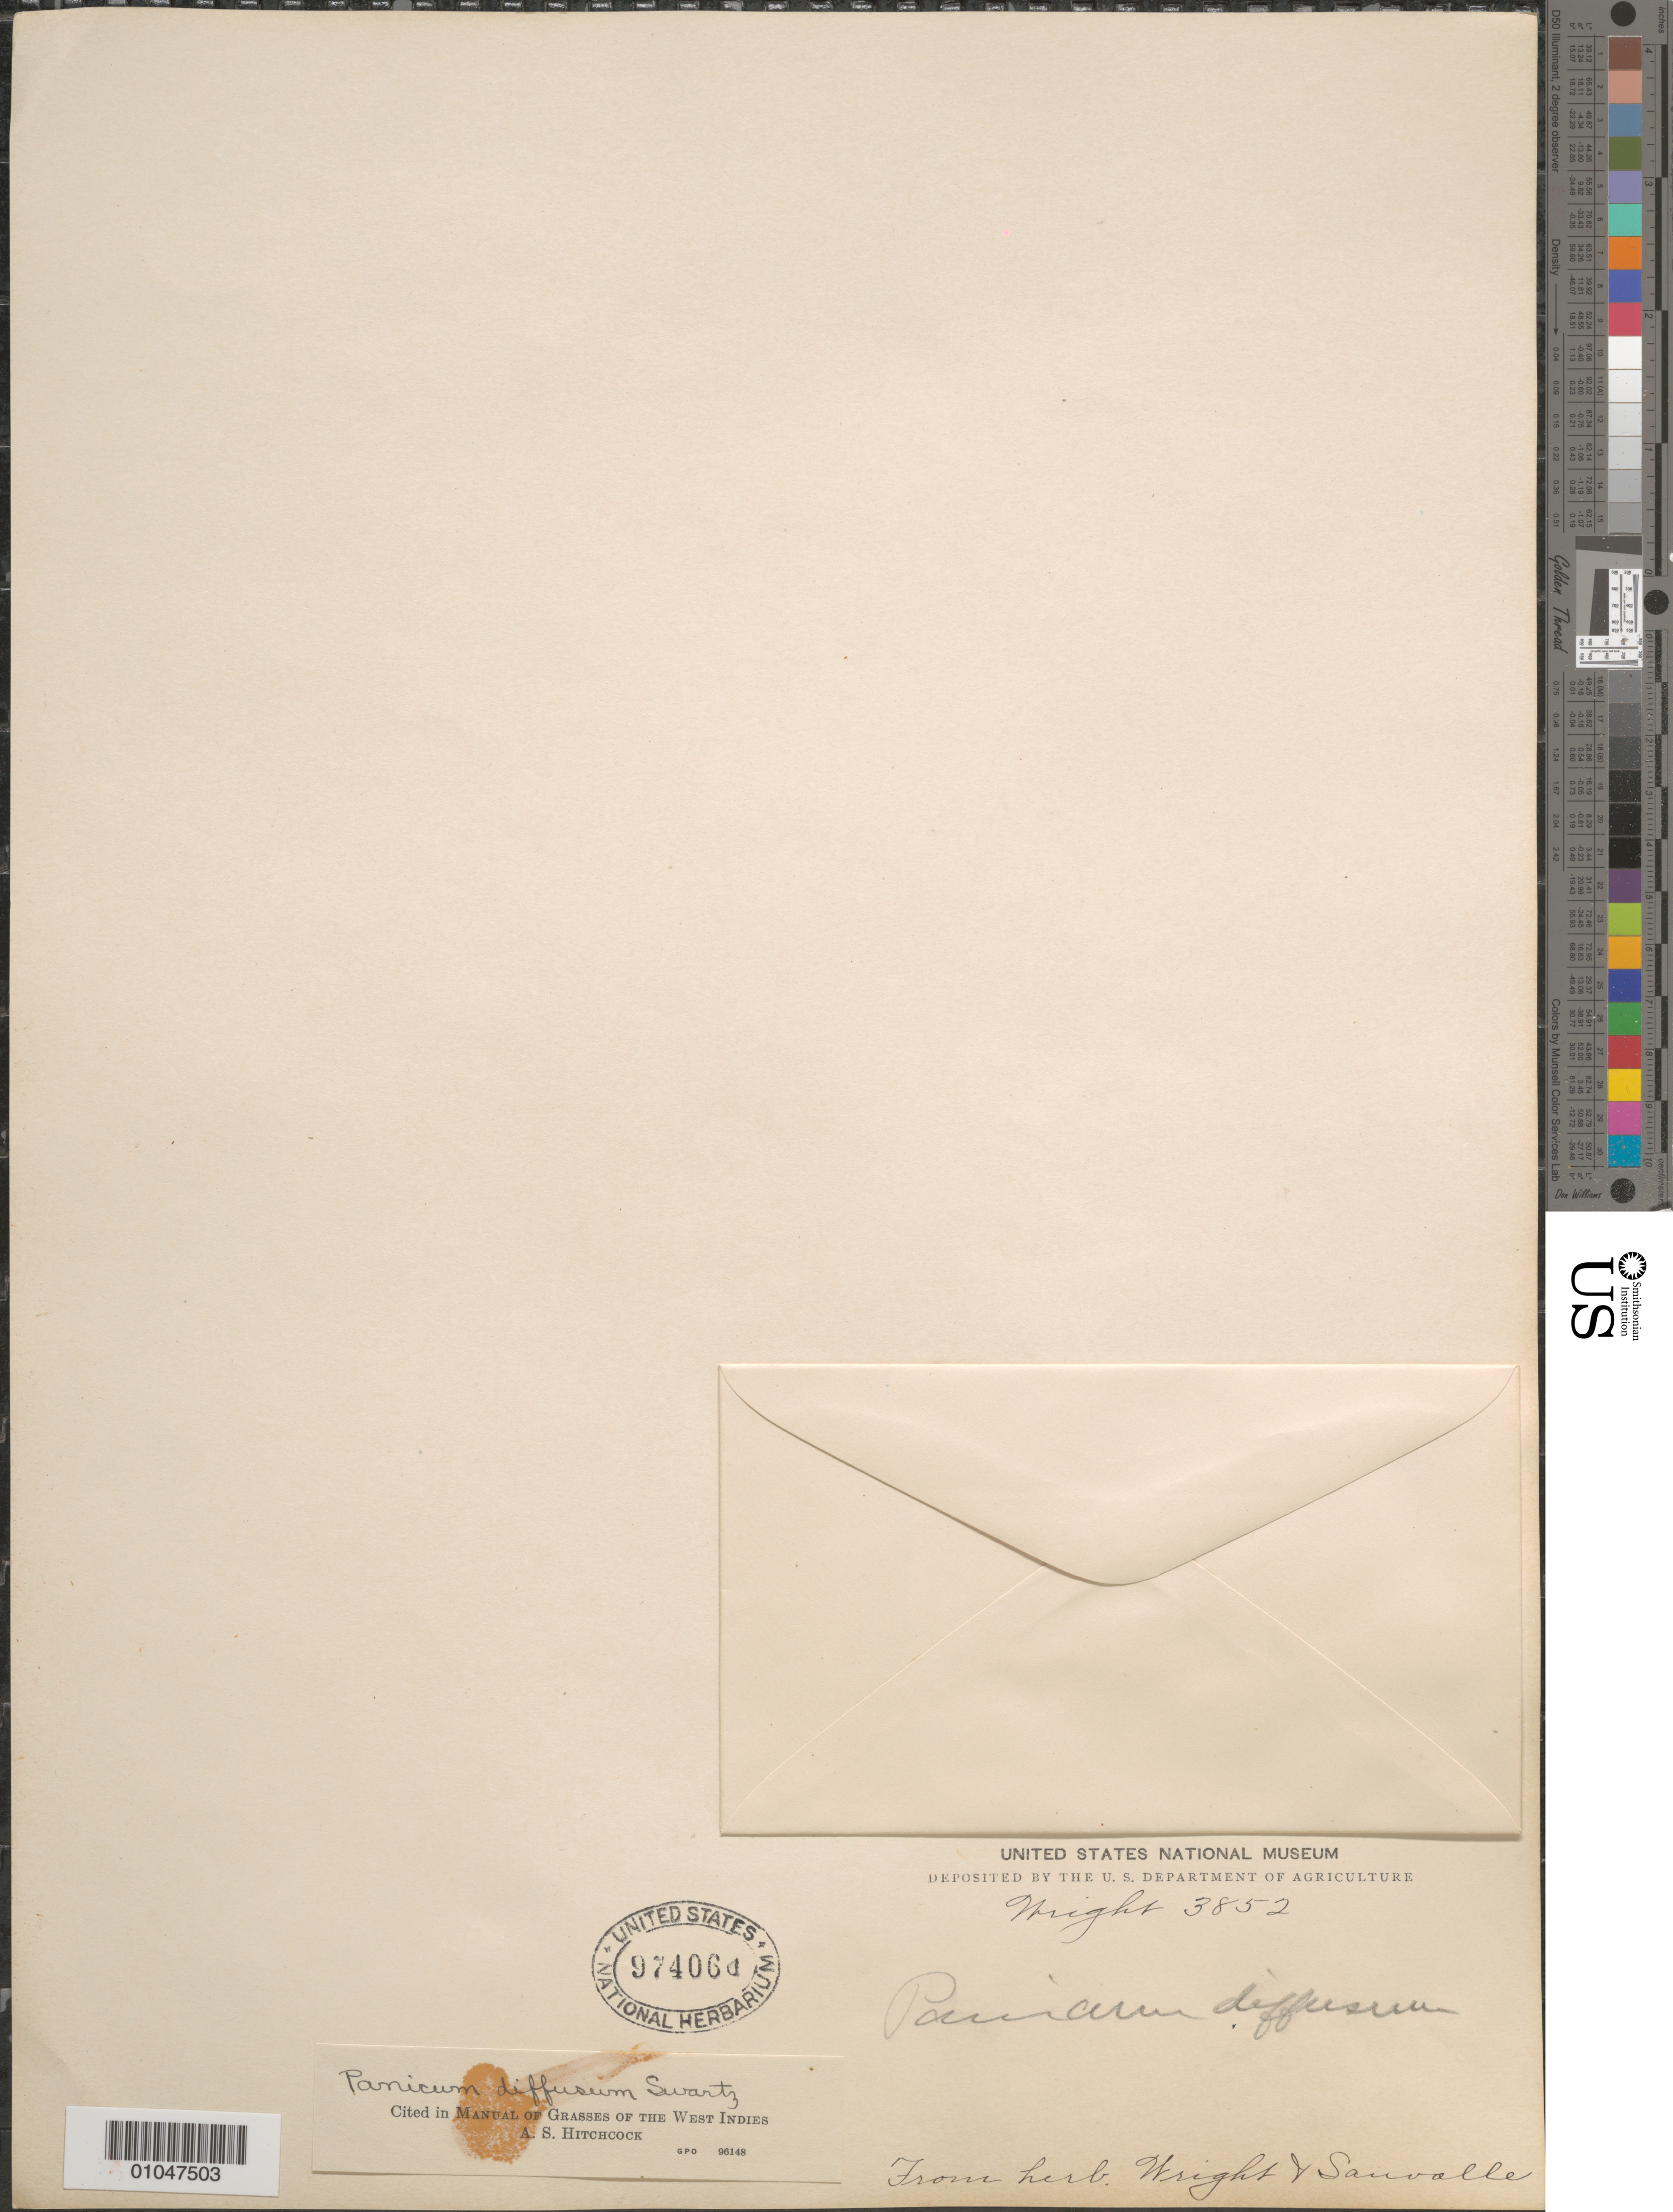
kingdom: Plantae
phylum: Tracheophyta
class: Liliopsida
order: Poales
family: Poaceae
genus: Panicum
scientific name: Panicum diffusum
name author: Sw.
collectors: C. Wright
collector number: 3852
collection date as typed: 1800 to 1899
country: Cuba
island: Cuba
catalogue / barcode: US 97406D